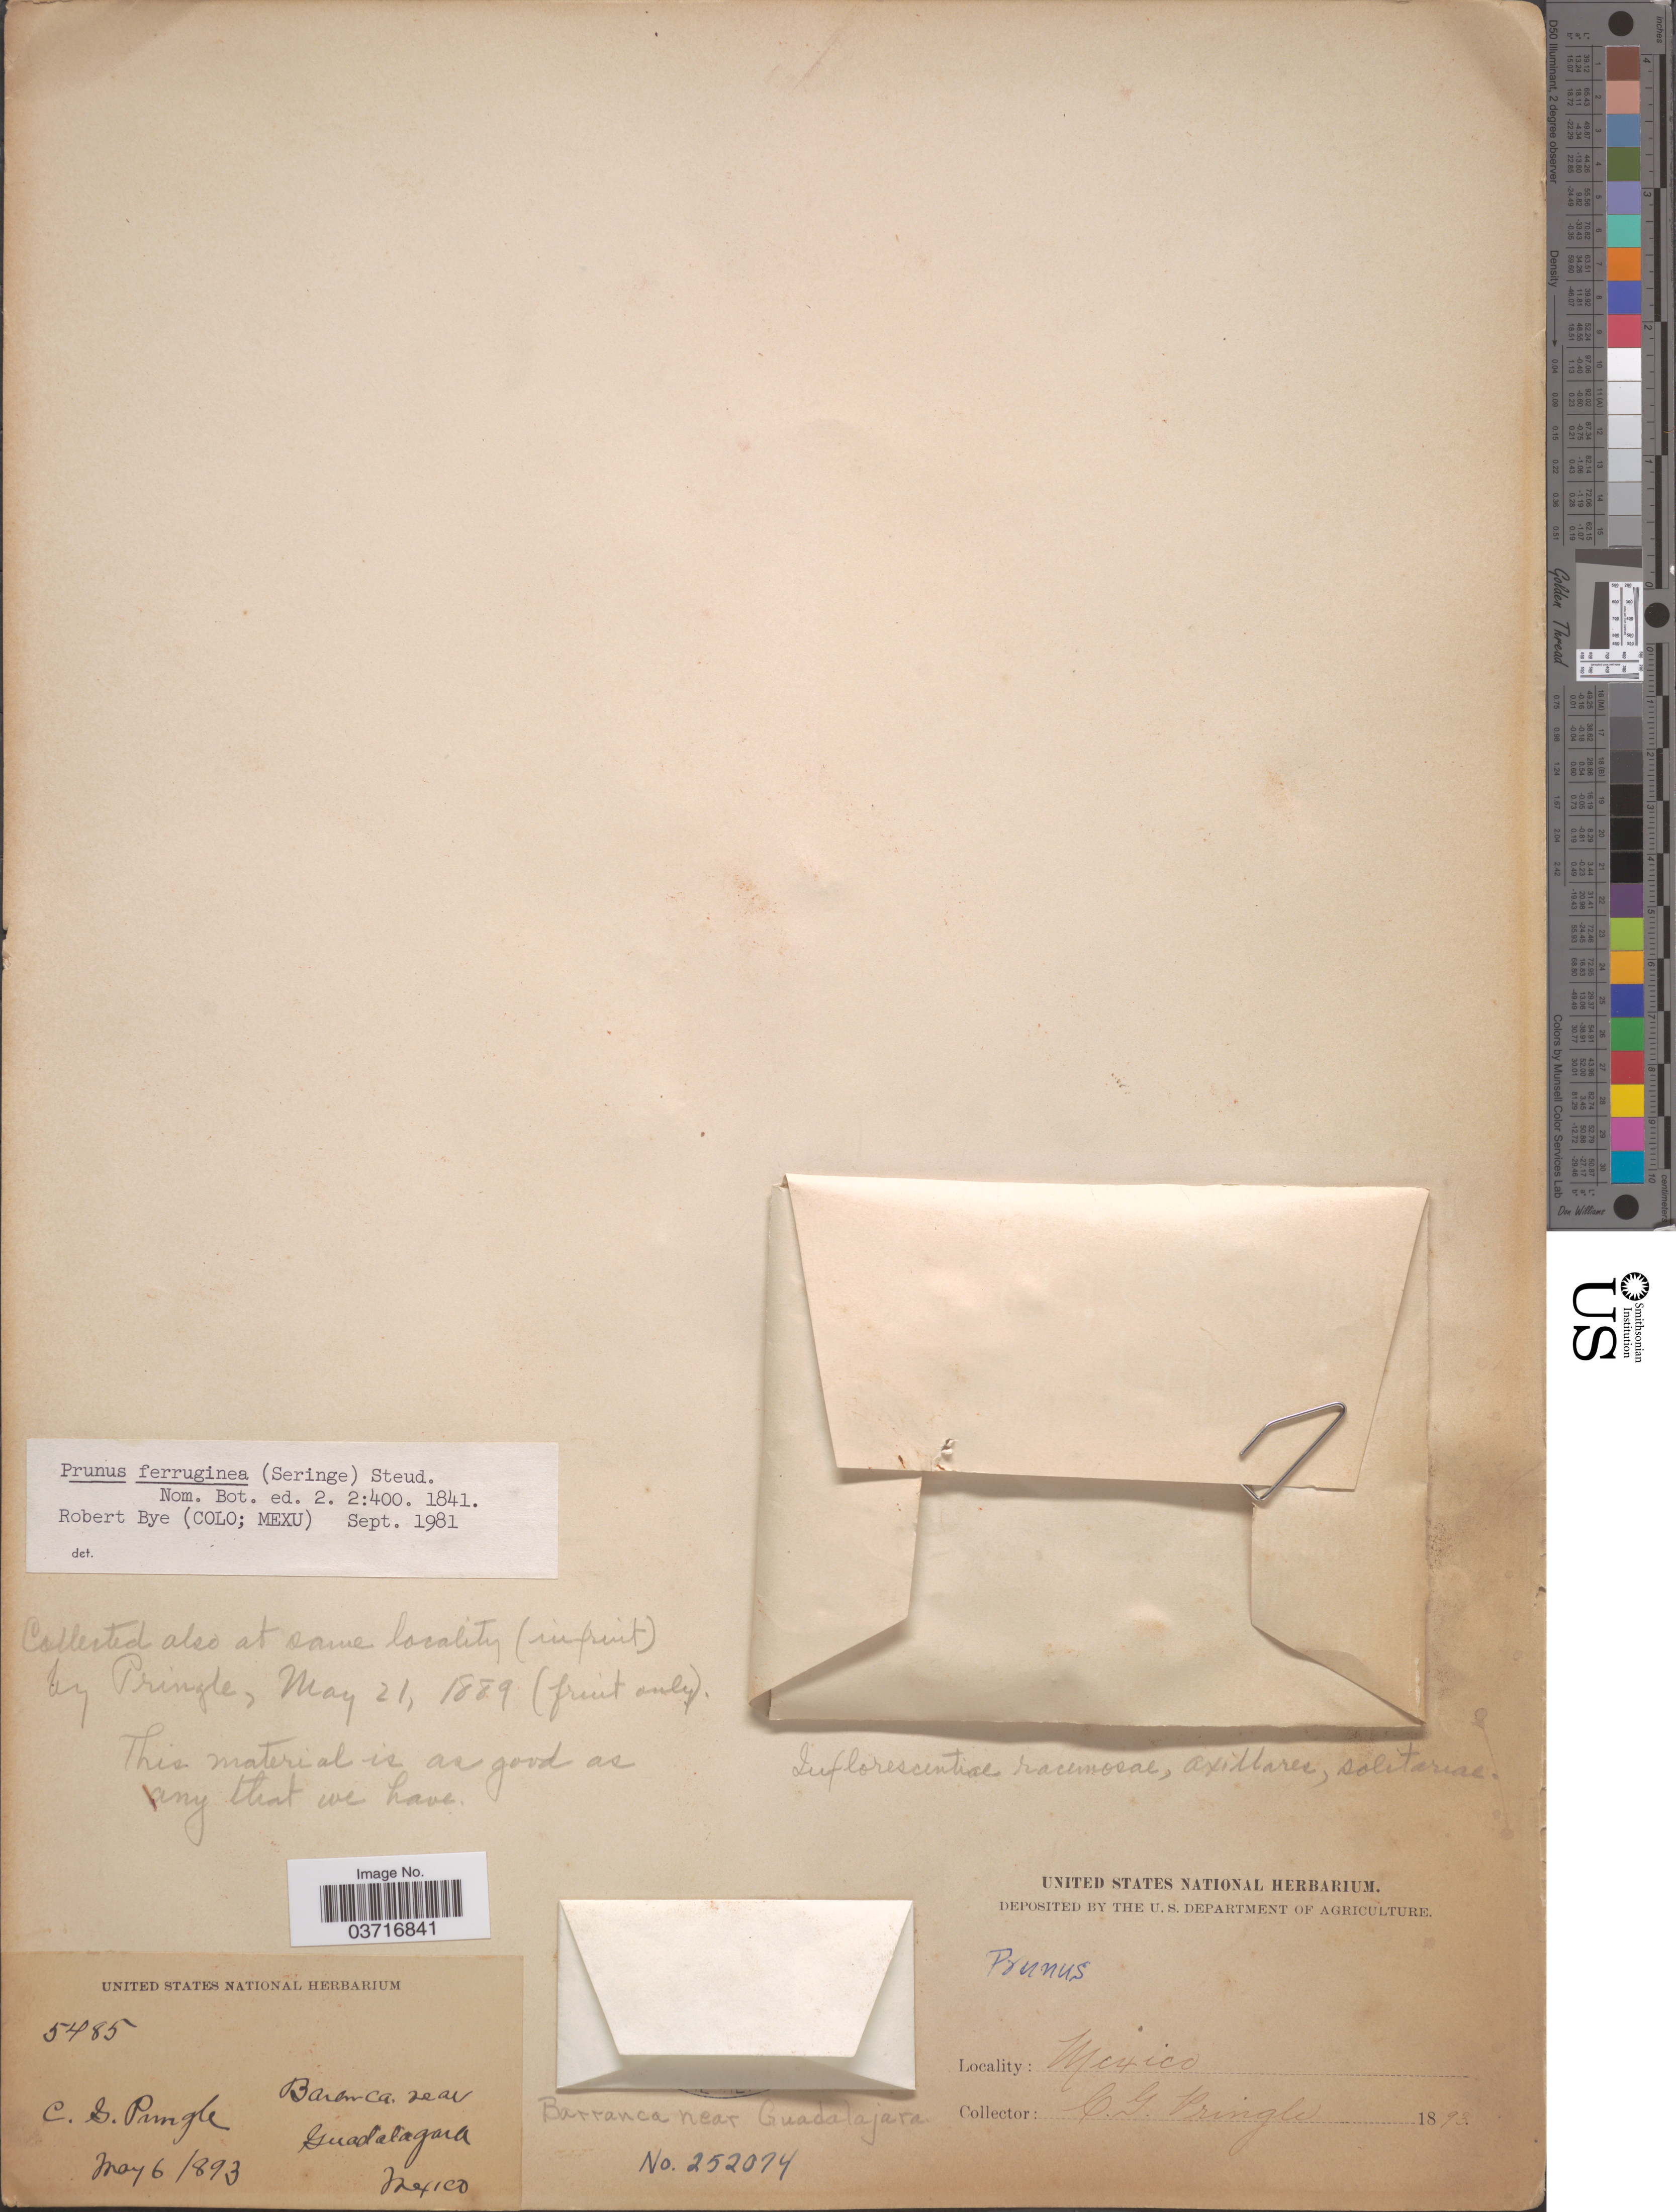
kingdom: Plantae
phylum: Tracheophyta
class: Magnoliopsida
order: Rosales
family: Rosaceae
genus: Prunus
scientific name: Prunus ferruginea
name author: Wall.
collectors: C. G. Pringle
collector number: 5485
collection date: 1893-05-06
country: Mexico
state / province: México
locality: Barranca near Guadalajara.